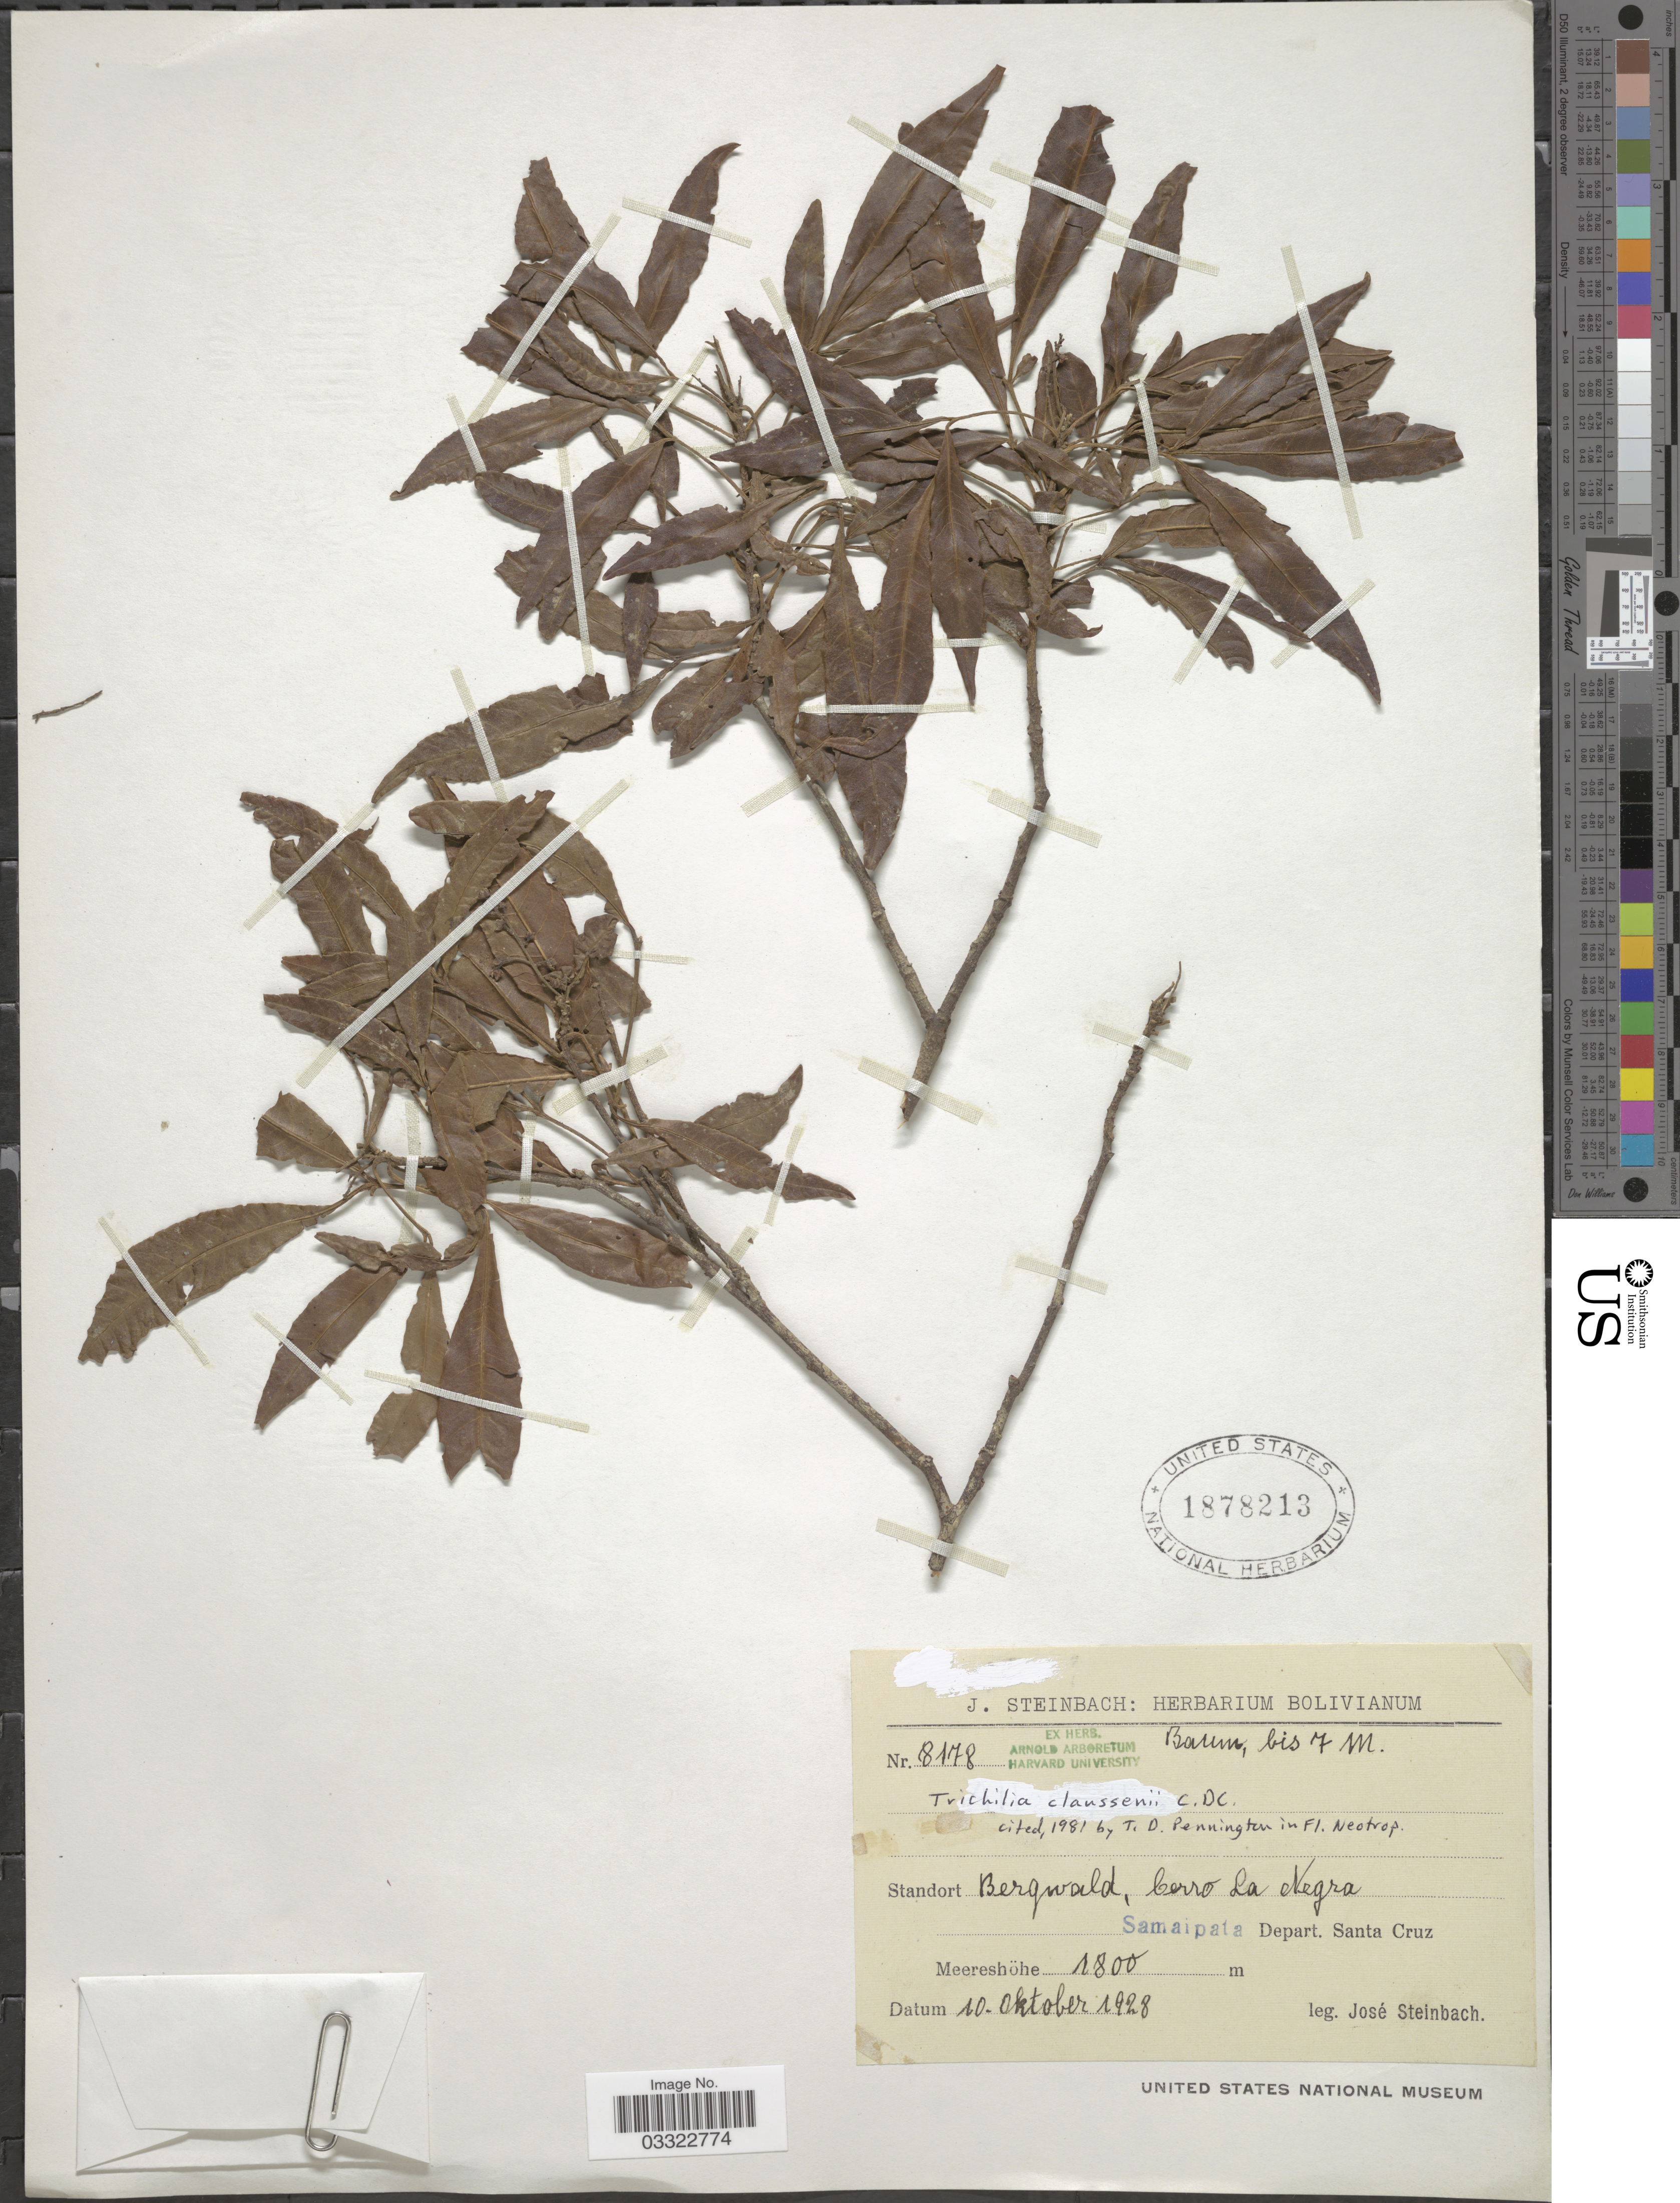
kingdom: Plantae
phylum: Tracheophyta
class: Magnoliopsida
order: Sapindales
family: Meliaceae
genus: Trichilia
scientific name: Trichilia claussenii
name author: C. DC. in Mart.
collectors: J. Steinbach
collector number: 8178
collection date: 1928-10-10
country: Bolivia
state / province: Santa Cruz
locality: Standort Bergwald, Cerro La Negra. Samaipata Depart. Santa Cruz.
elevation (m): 1800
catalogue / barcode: US 1878213